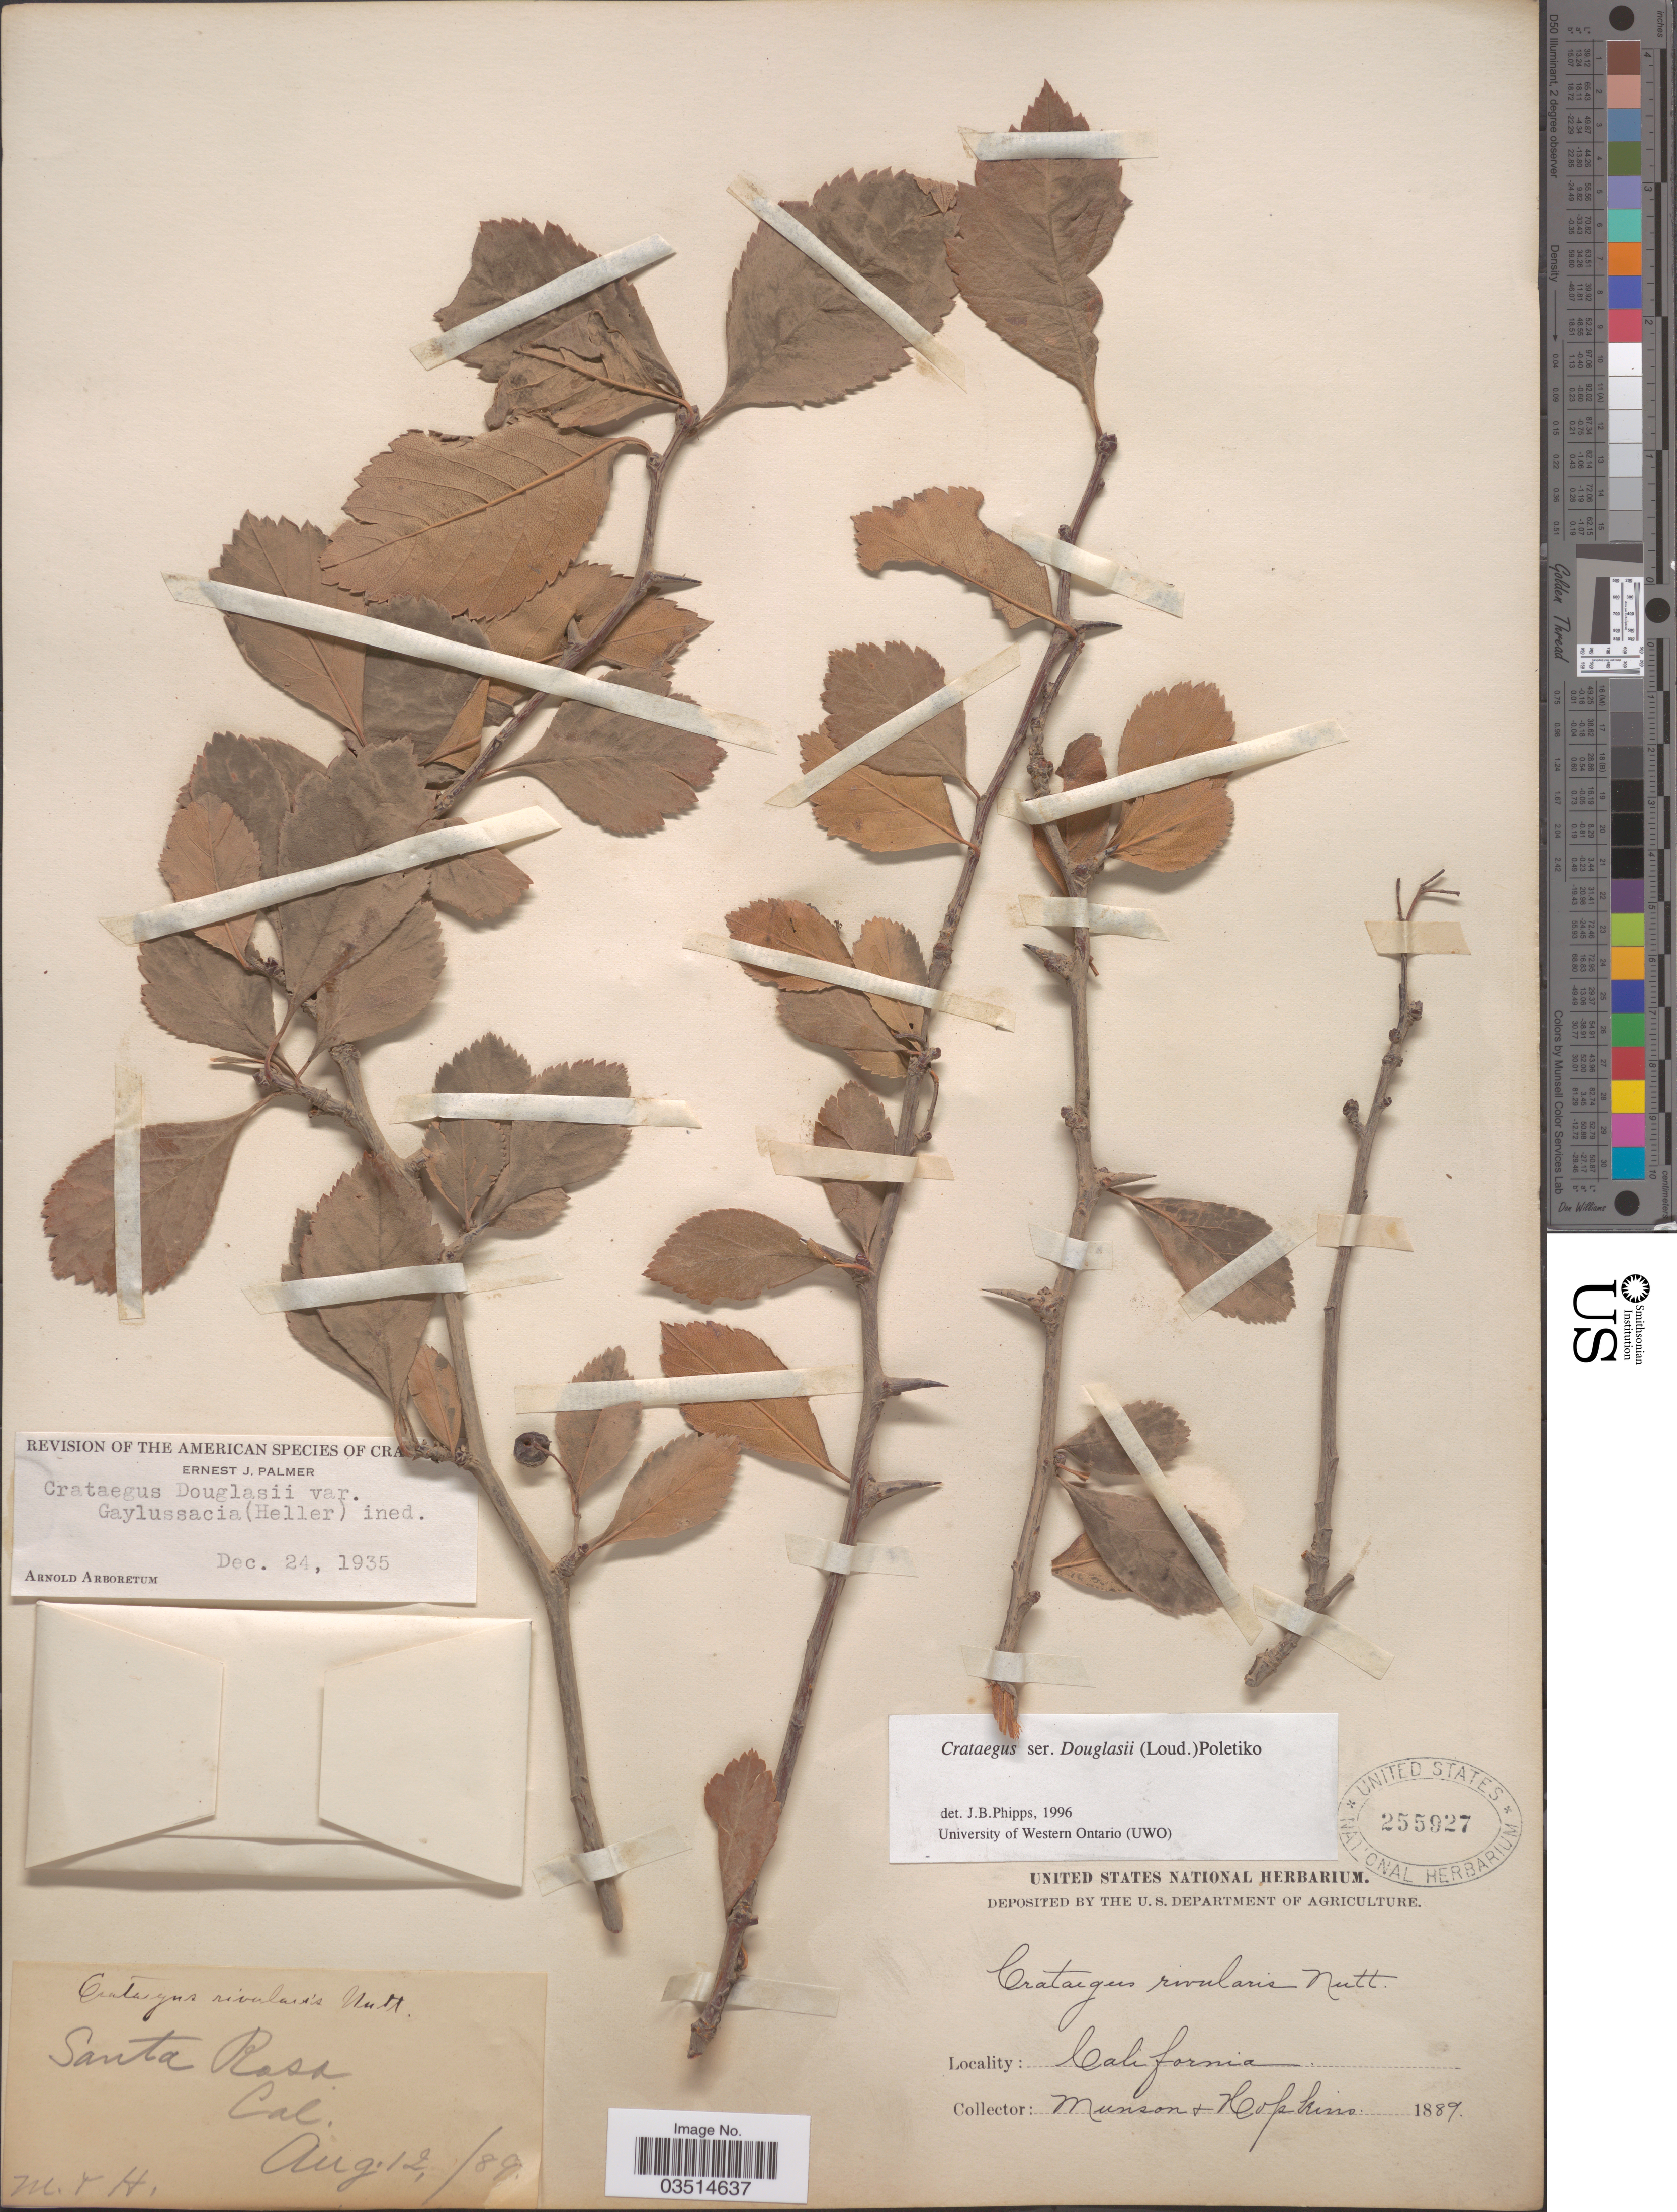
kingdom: Plantae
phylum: Tracheophyta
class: Magnoliopsida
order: Rosales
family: Rosaceae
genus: Crataegus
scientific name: Crataegus douglasii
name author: Lindl.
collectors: -. Munson & -- Hopkins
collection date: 1889-08-12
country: United States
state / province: California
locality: Santa Rosa.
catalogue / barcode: US 255927